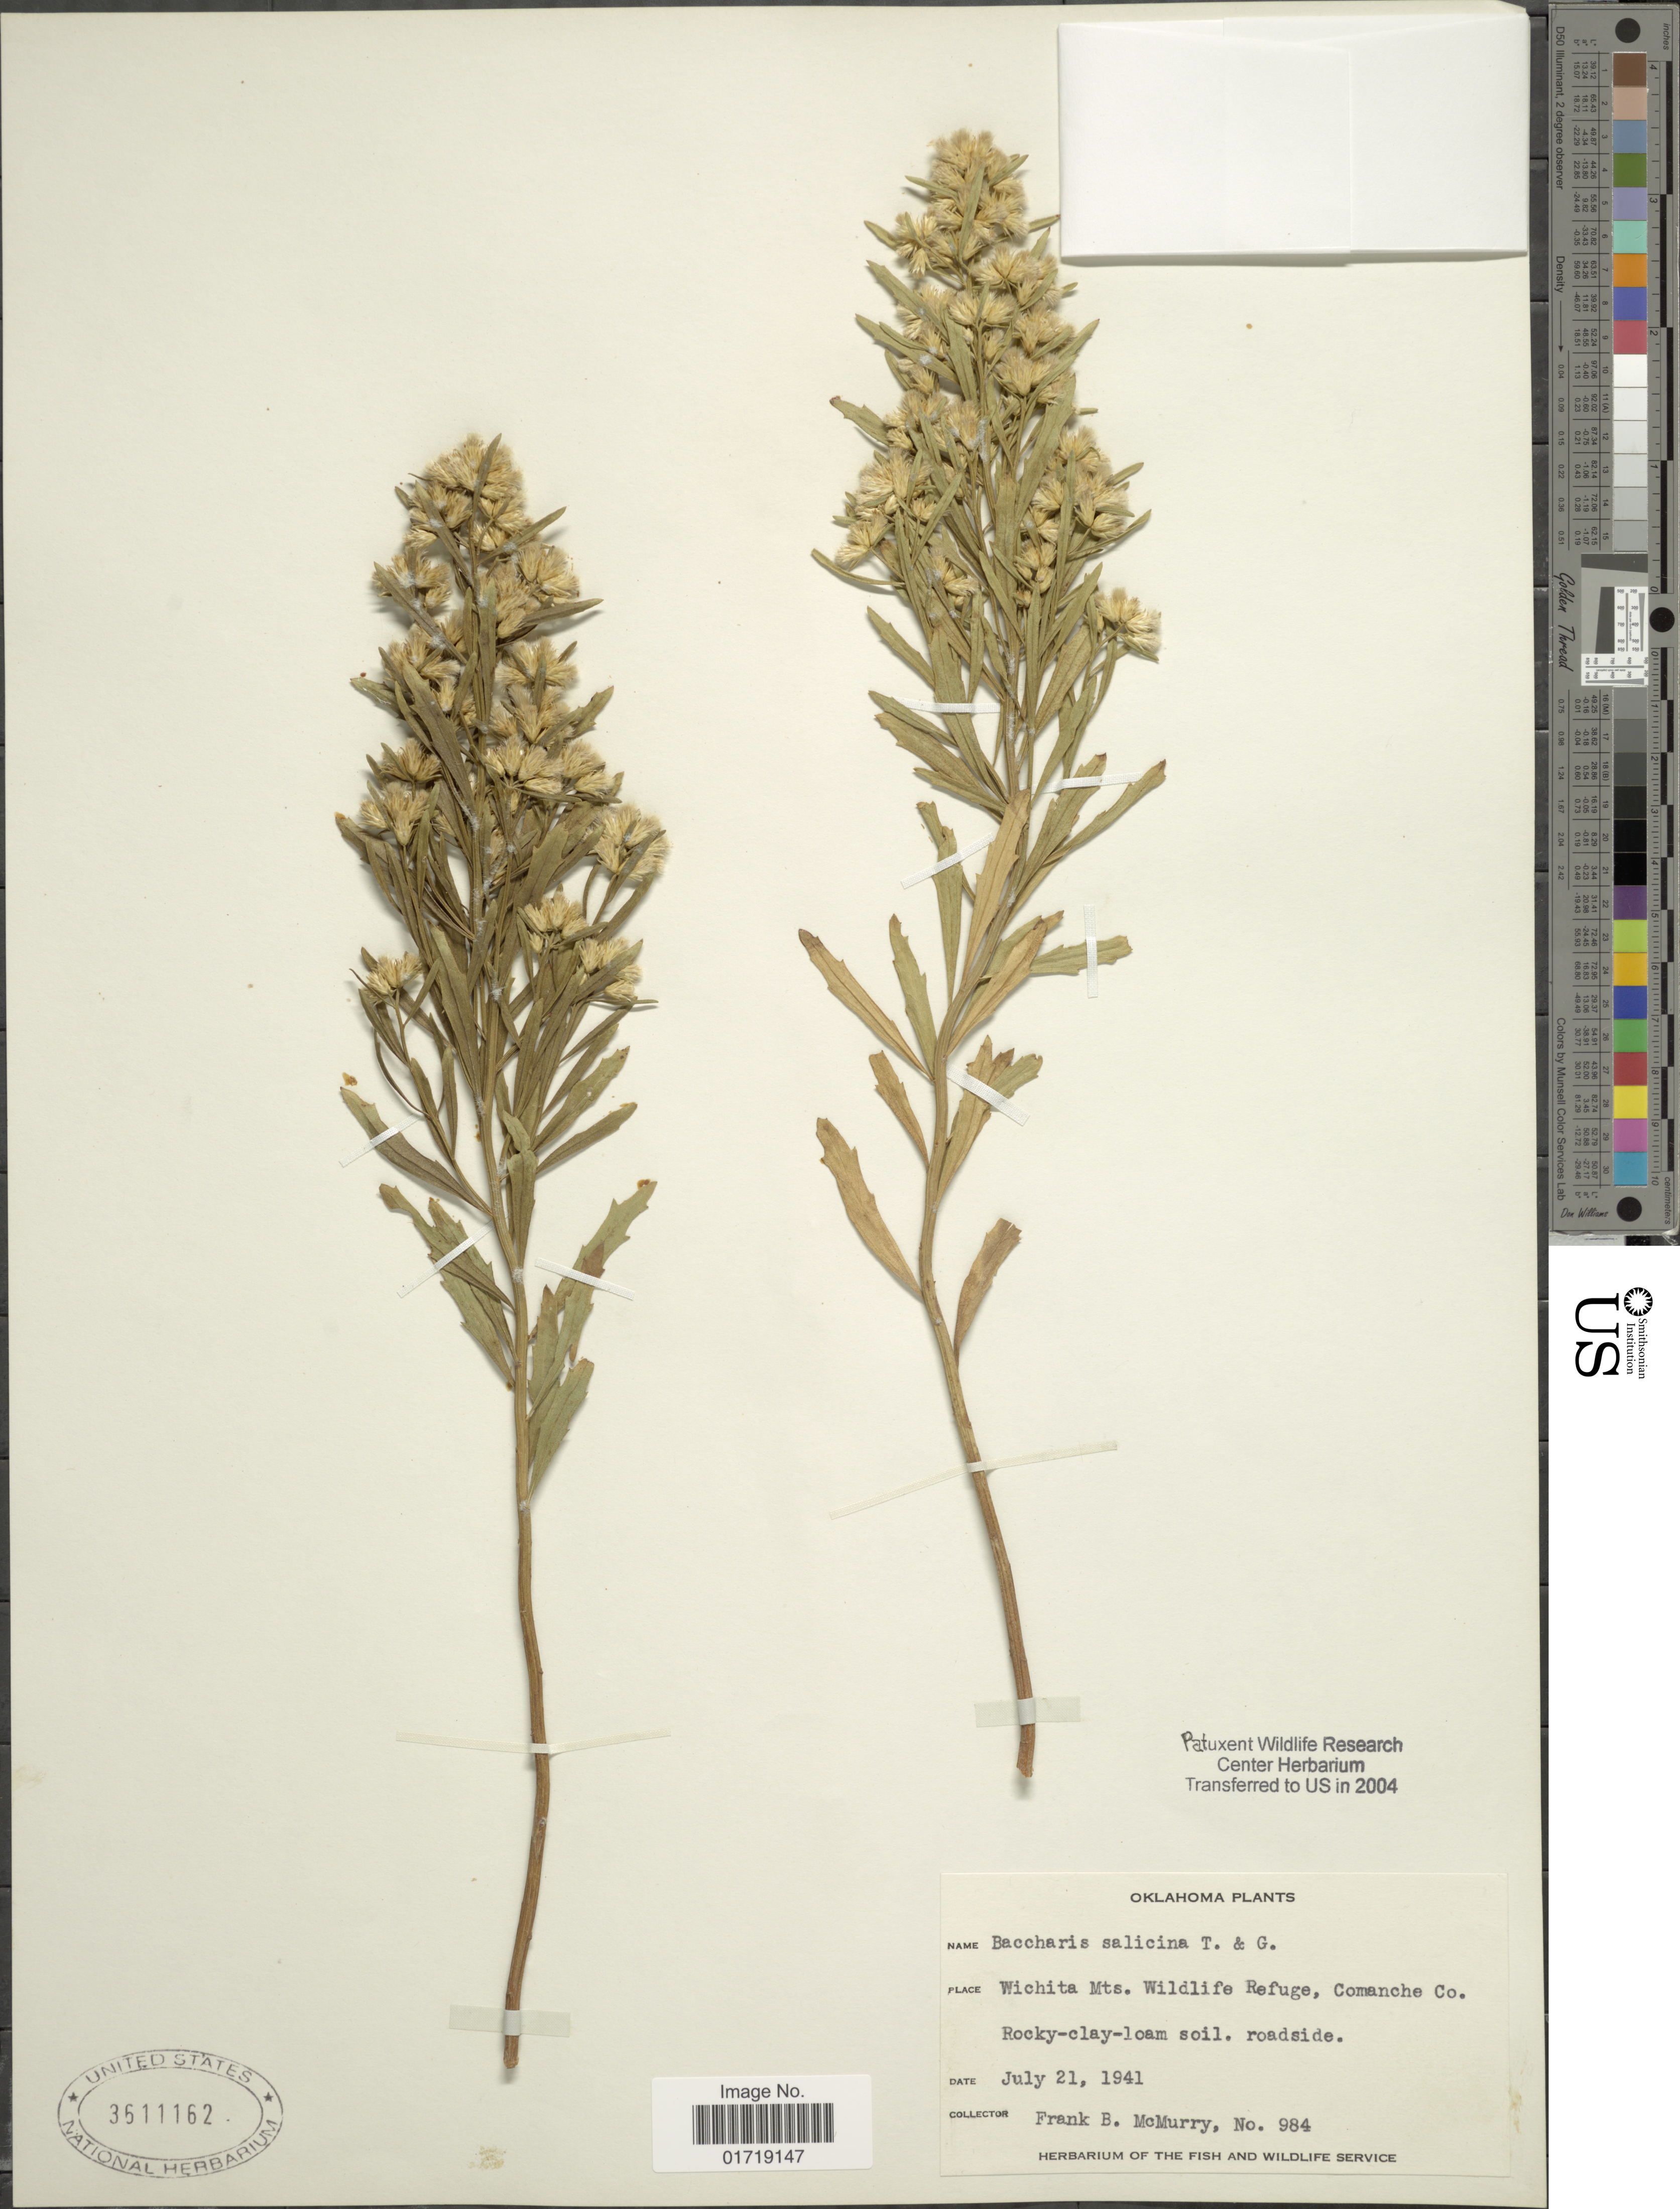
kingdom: Plantae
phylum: Tracheophyta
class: Magnoliopsida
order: Asterales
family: Asteraceae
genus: Baccharis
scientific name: Baccharis salicina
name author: Torr. & A. Gray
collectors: F. B. McMurry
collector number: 984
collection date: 1941-07-21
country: United States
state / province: Oklahoma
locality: Wichita Mts. Wildlife Refuge, Comache Co., roadside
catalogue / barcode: US 3611162